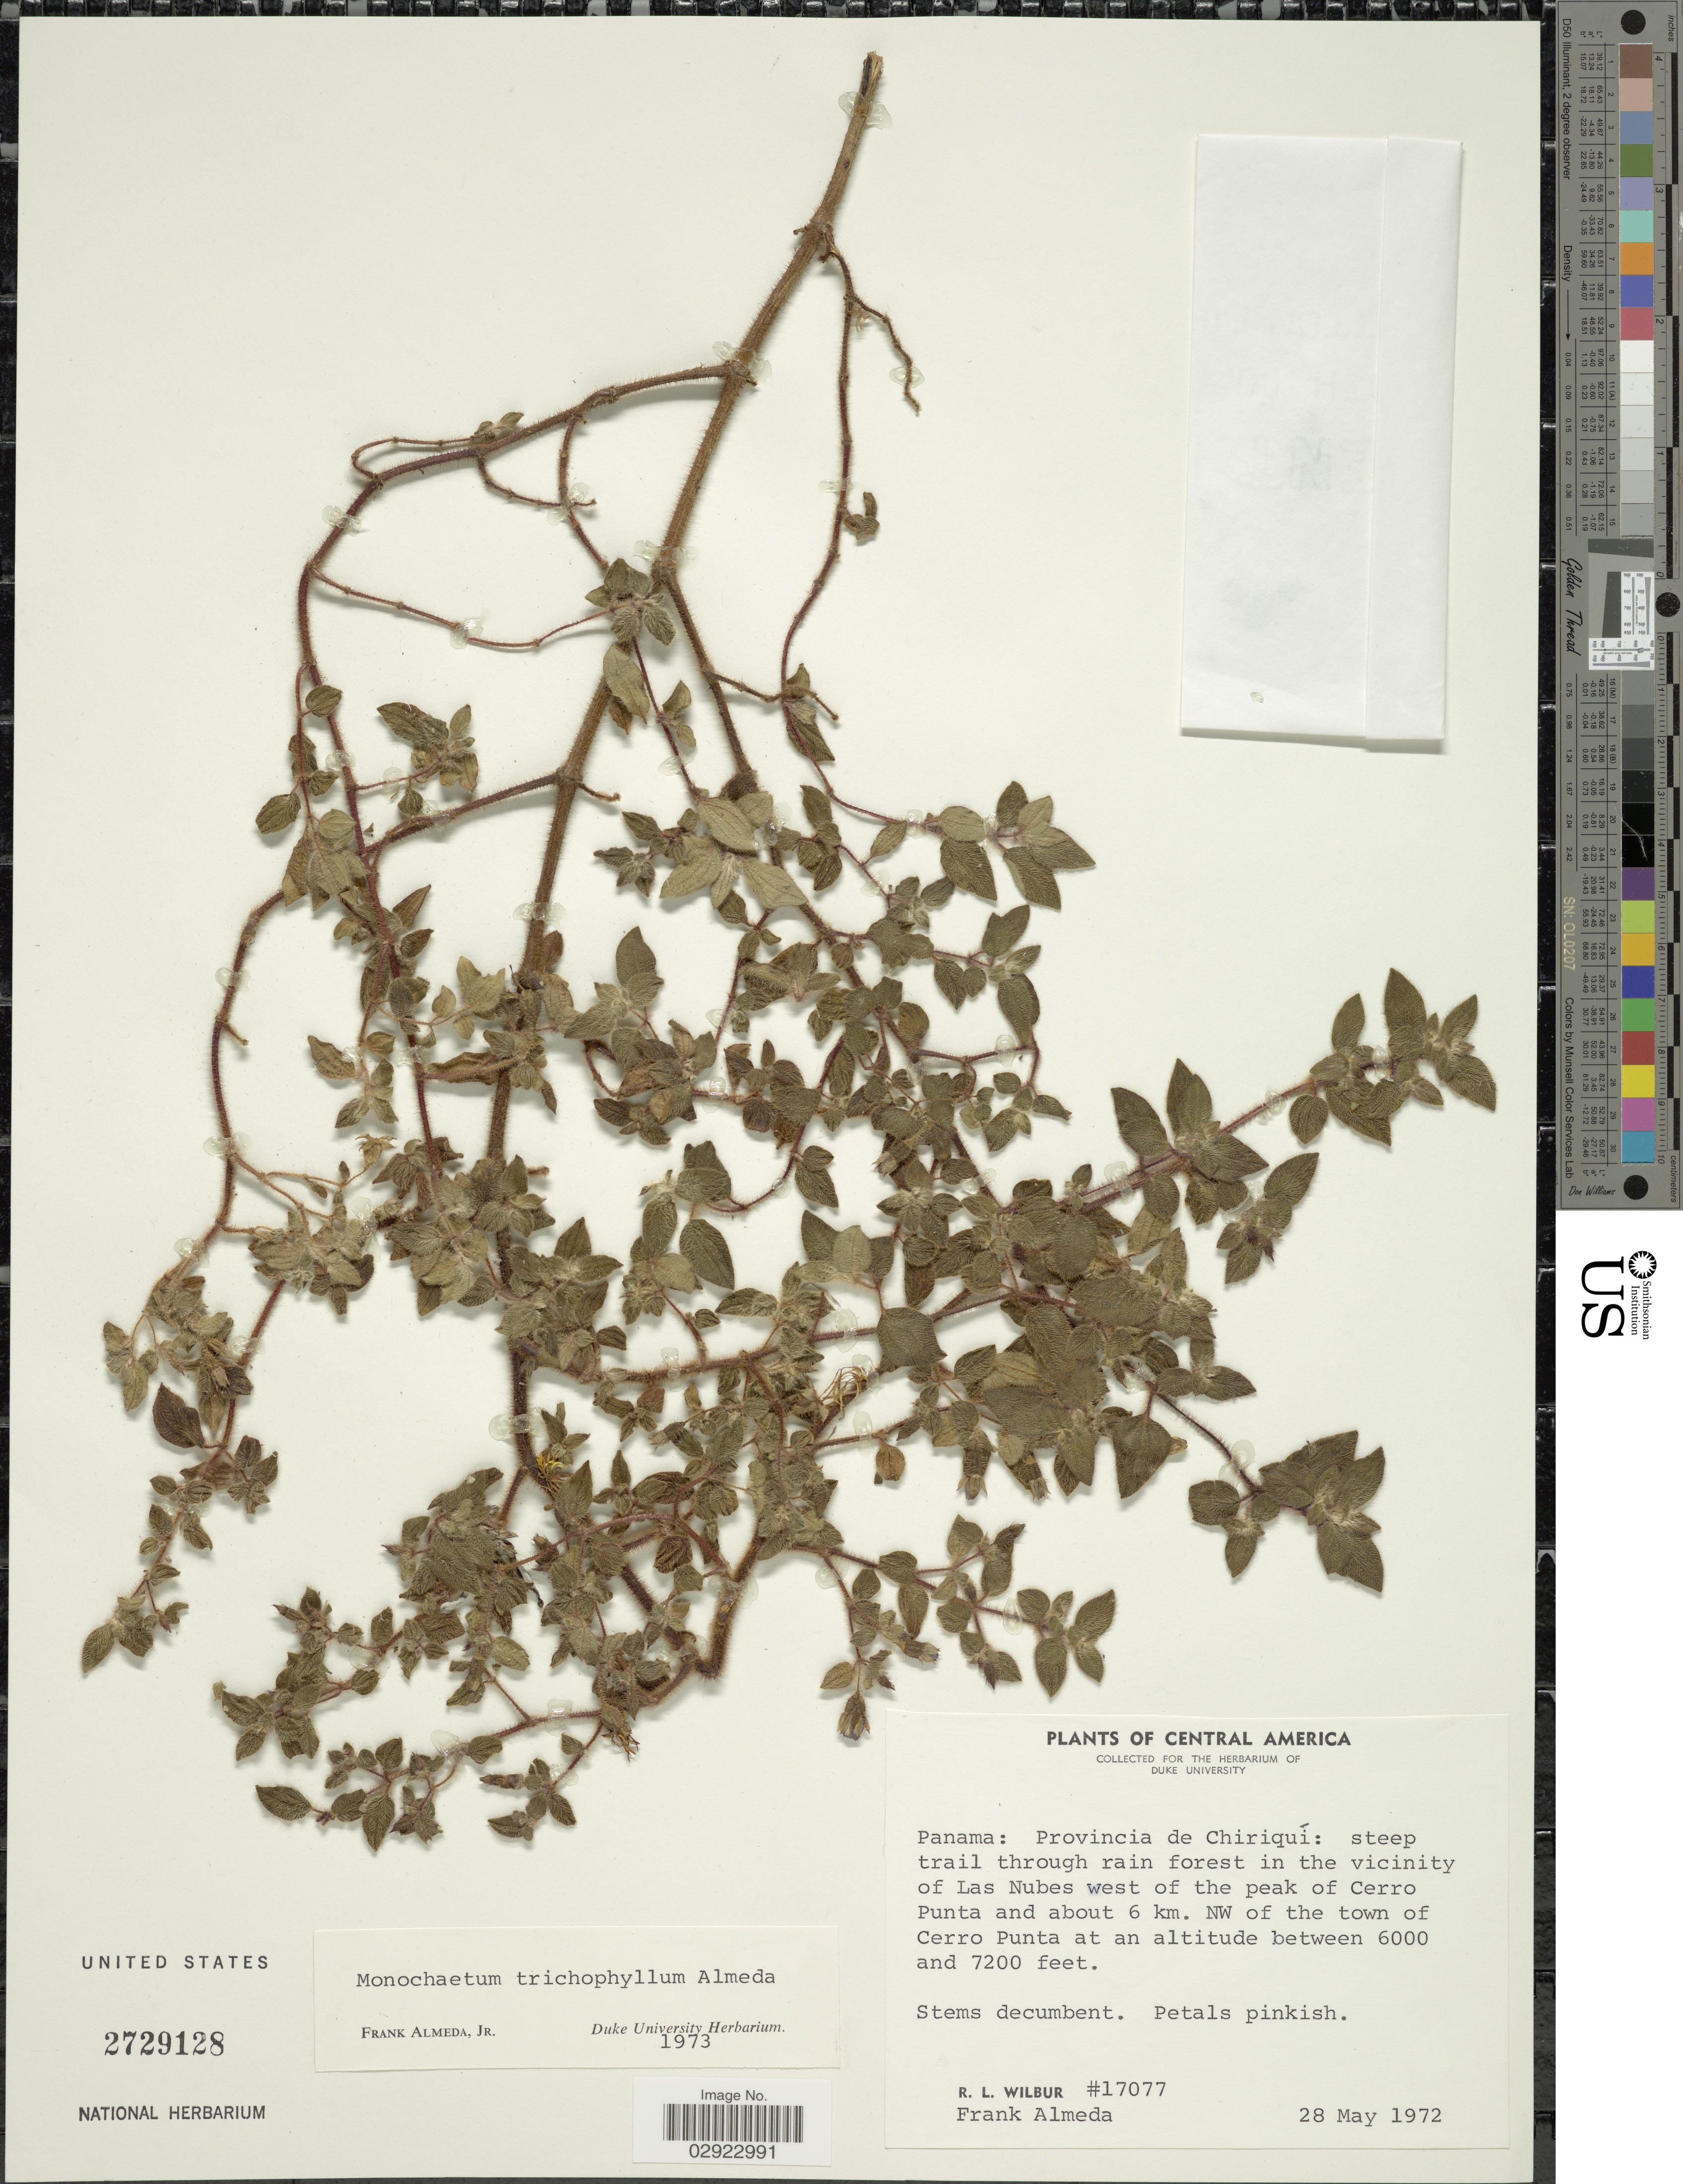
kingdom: Plantae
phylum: Tracheophyta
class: Magnoliopsida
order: Myrtales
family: Melastomataceae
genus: Monochaetum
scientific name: Monochaetum trichophyllum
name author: Almeda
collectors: R. L. Wilbur & F. Almeda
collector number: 17077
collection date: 1972-05-28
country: Panama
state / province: Chiriqui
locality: Panama: Provincia de Chiriquí: steep trail through rain forest in the vicinity of Las Nubes west of the peak of Cerro Punta and about 6 km. NW of the town of Cerro Punta.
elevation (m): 1829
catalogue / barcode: US 2729128